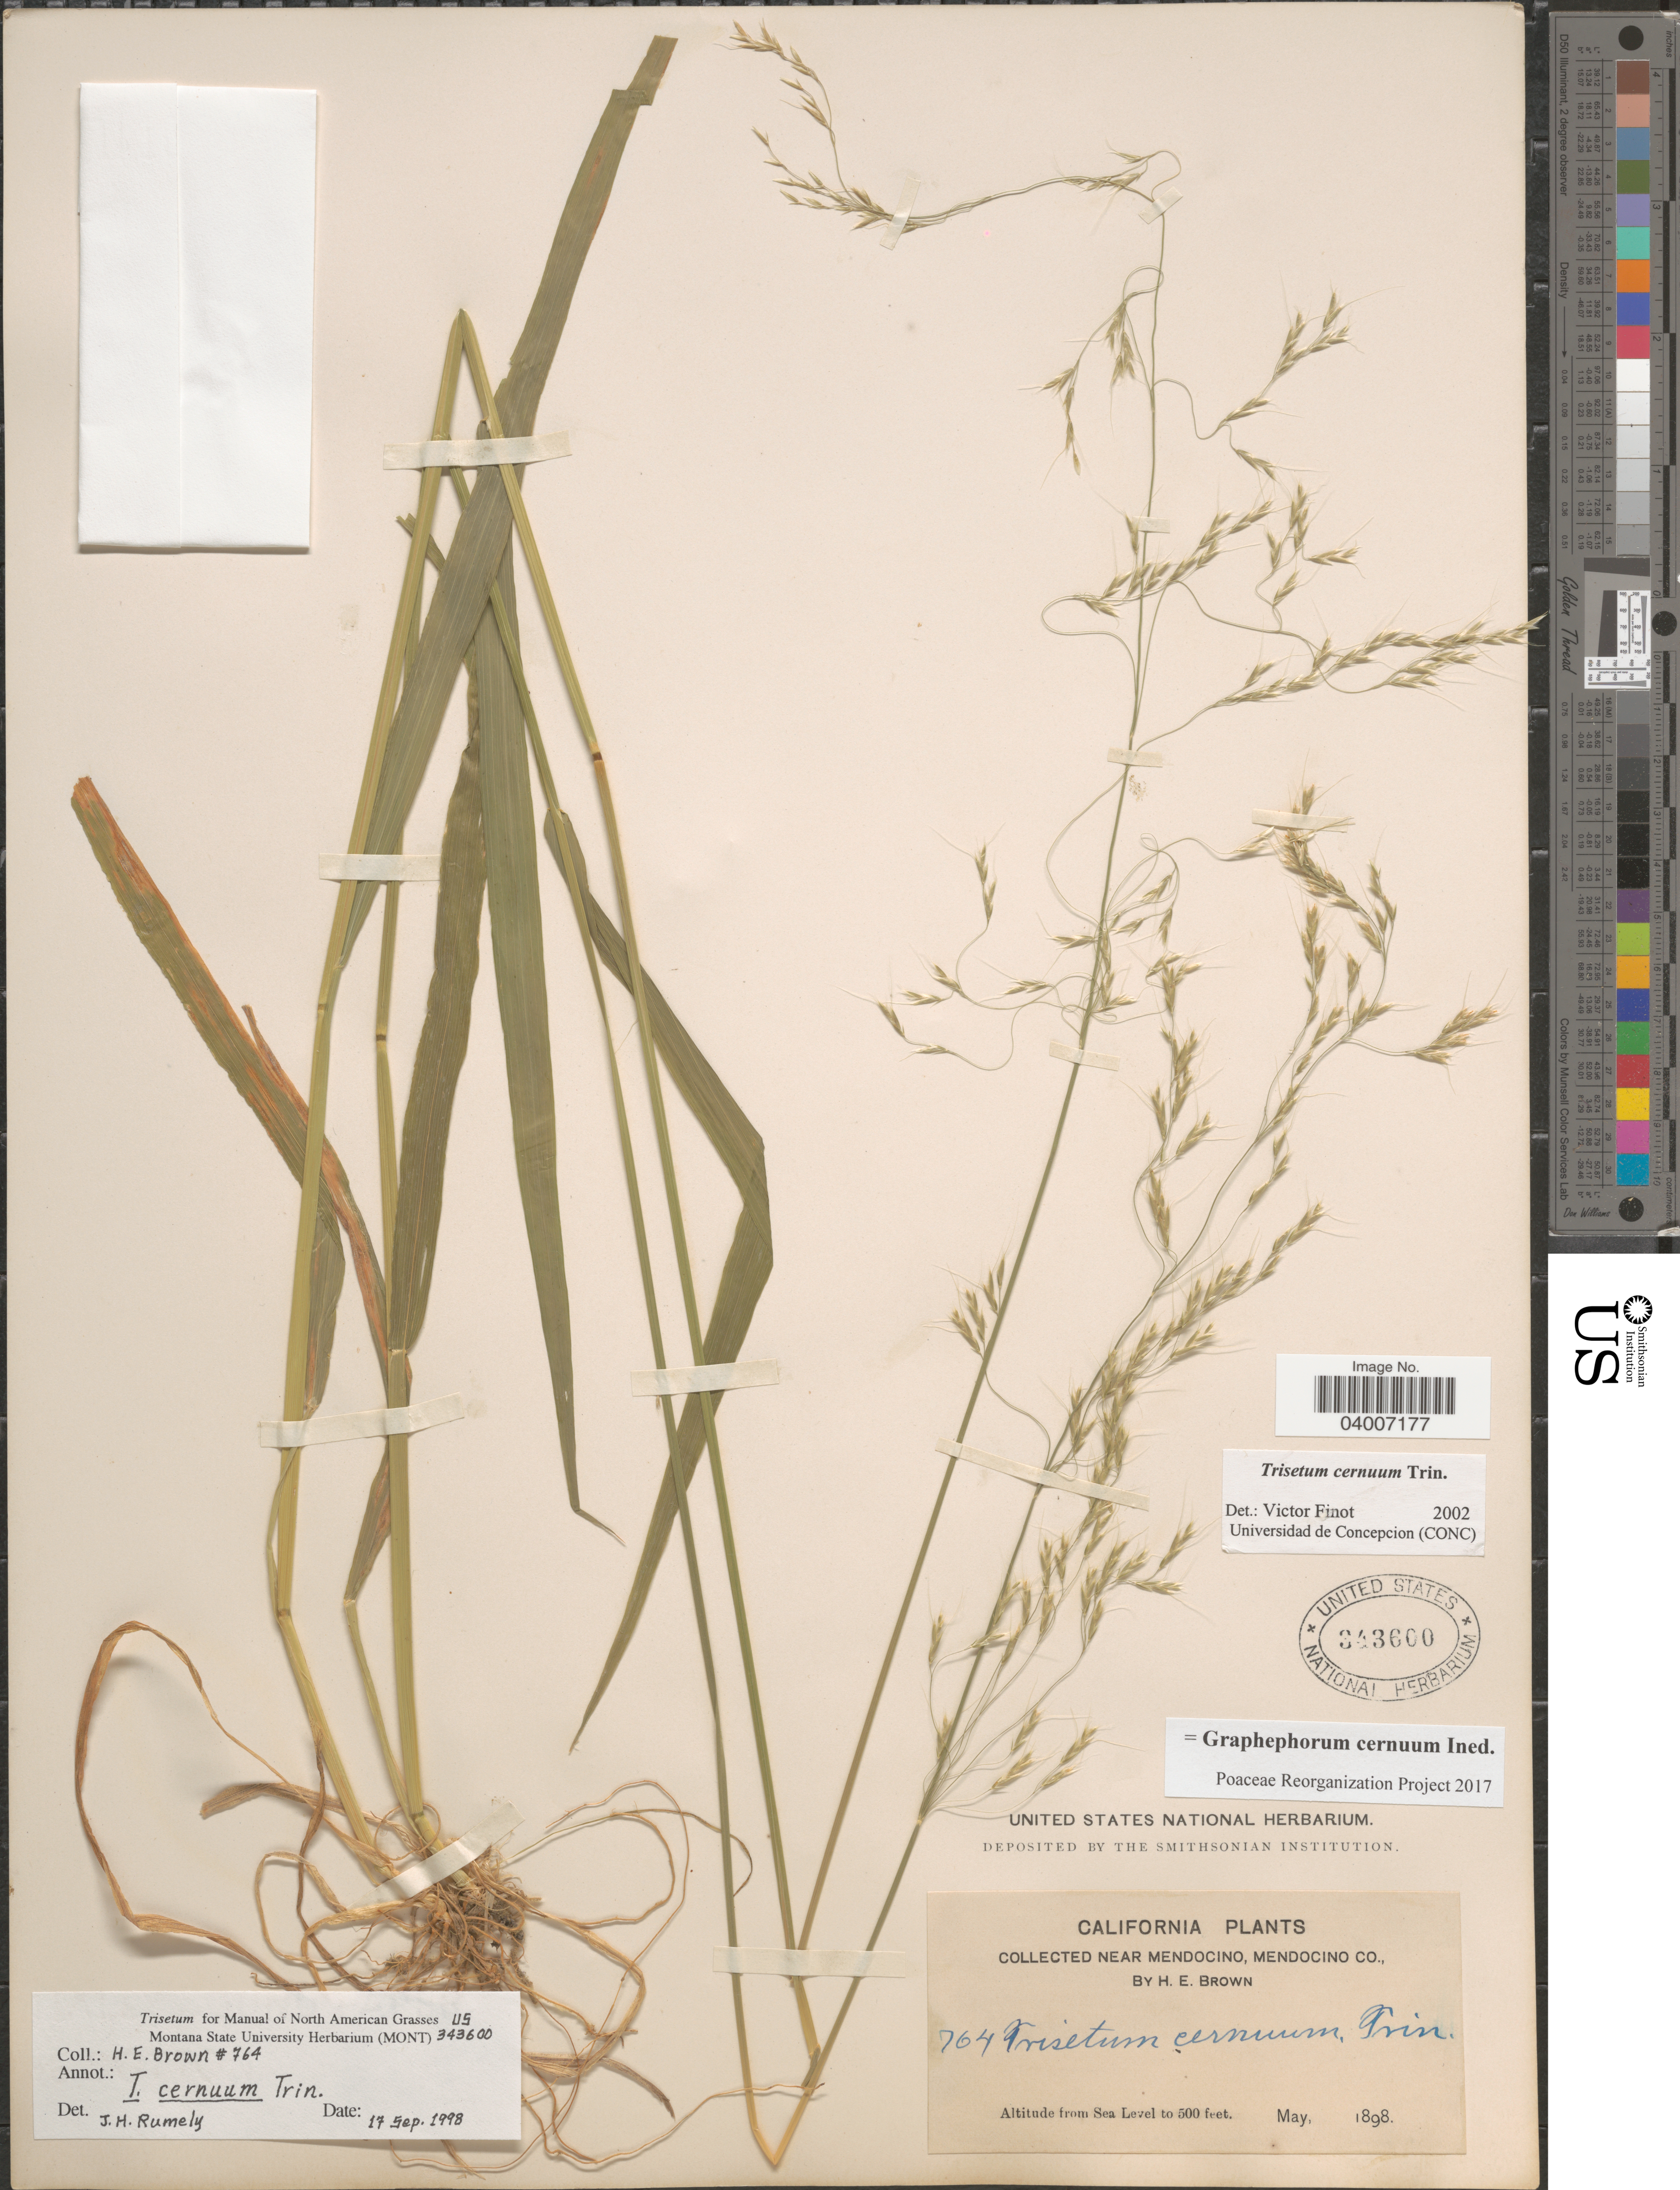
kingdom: Plantae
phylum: Tracheophyta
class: Liliopsida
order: Poales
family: Poaceae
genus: Graphephorum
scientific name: Graphephorum cernuum ined.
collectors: H. E. Brown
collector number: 764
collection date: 1898-05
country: United States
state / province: California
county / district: Mendocino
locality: Near Mendocino, Mendocino Co.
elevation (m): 0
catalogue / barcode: US 343600